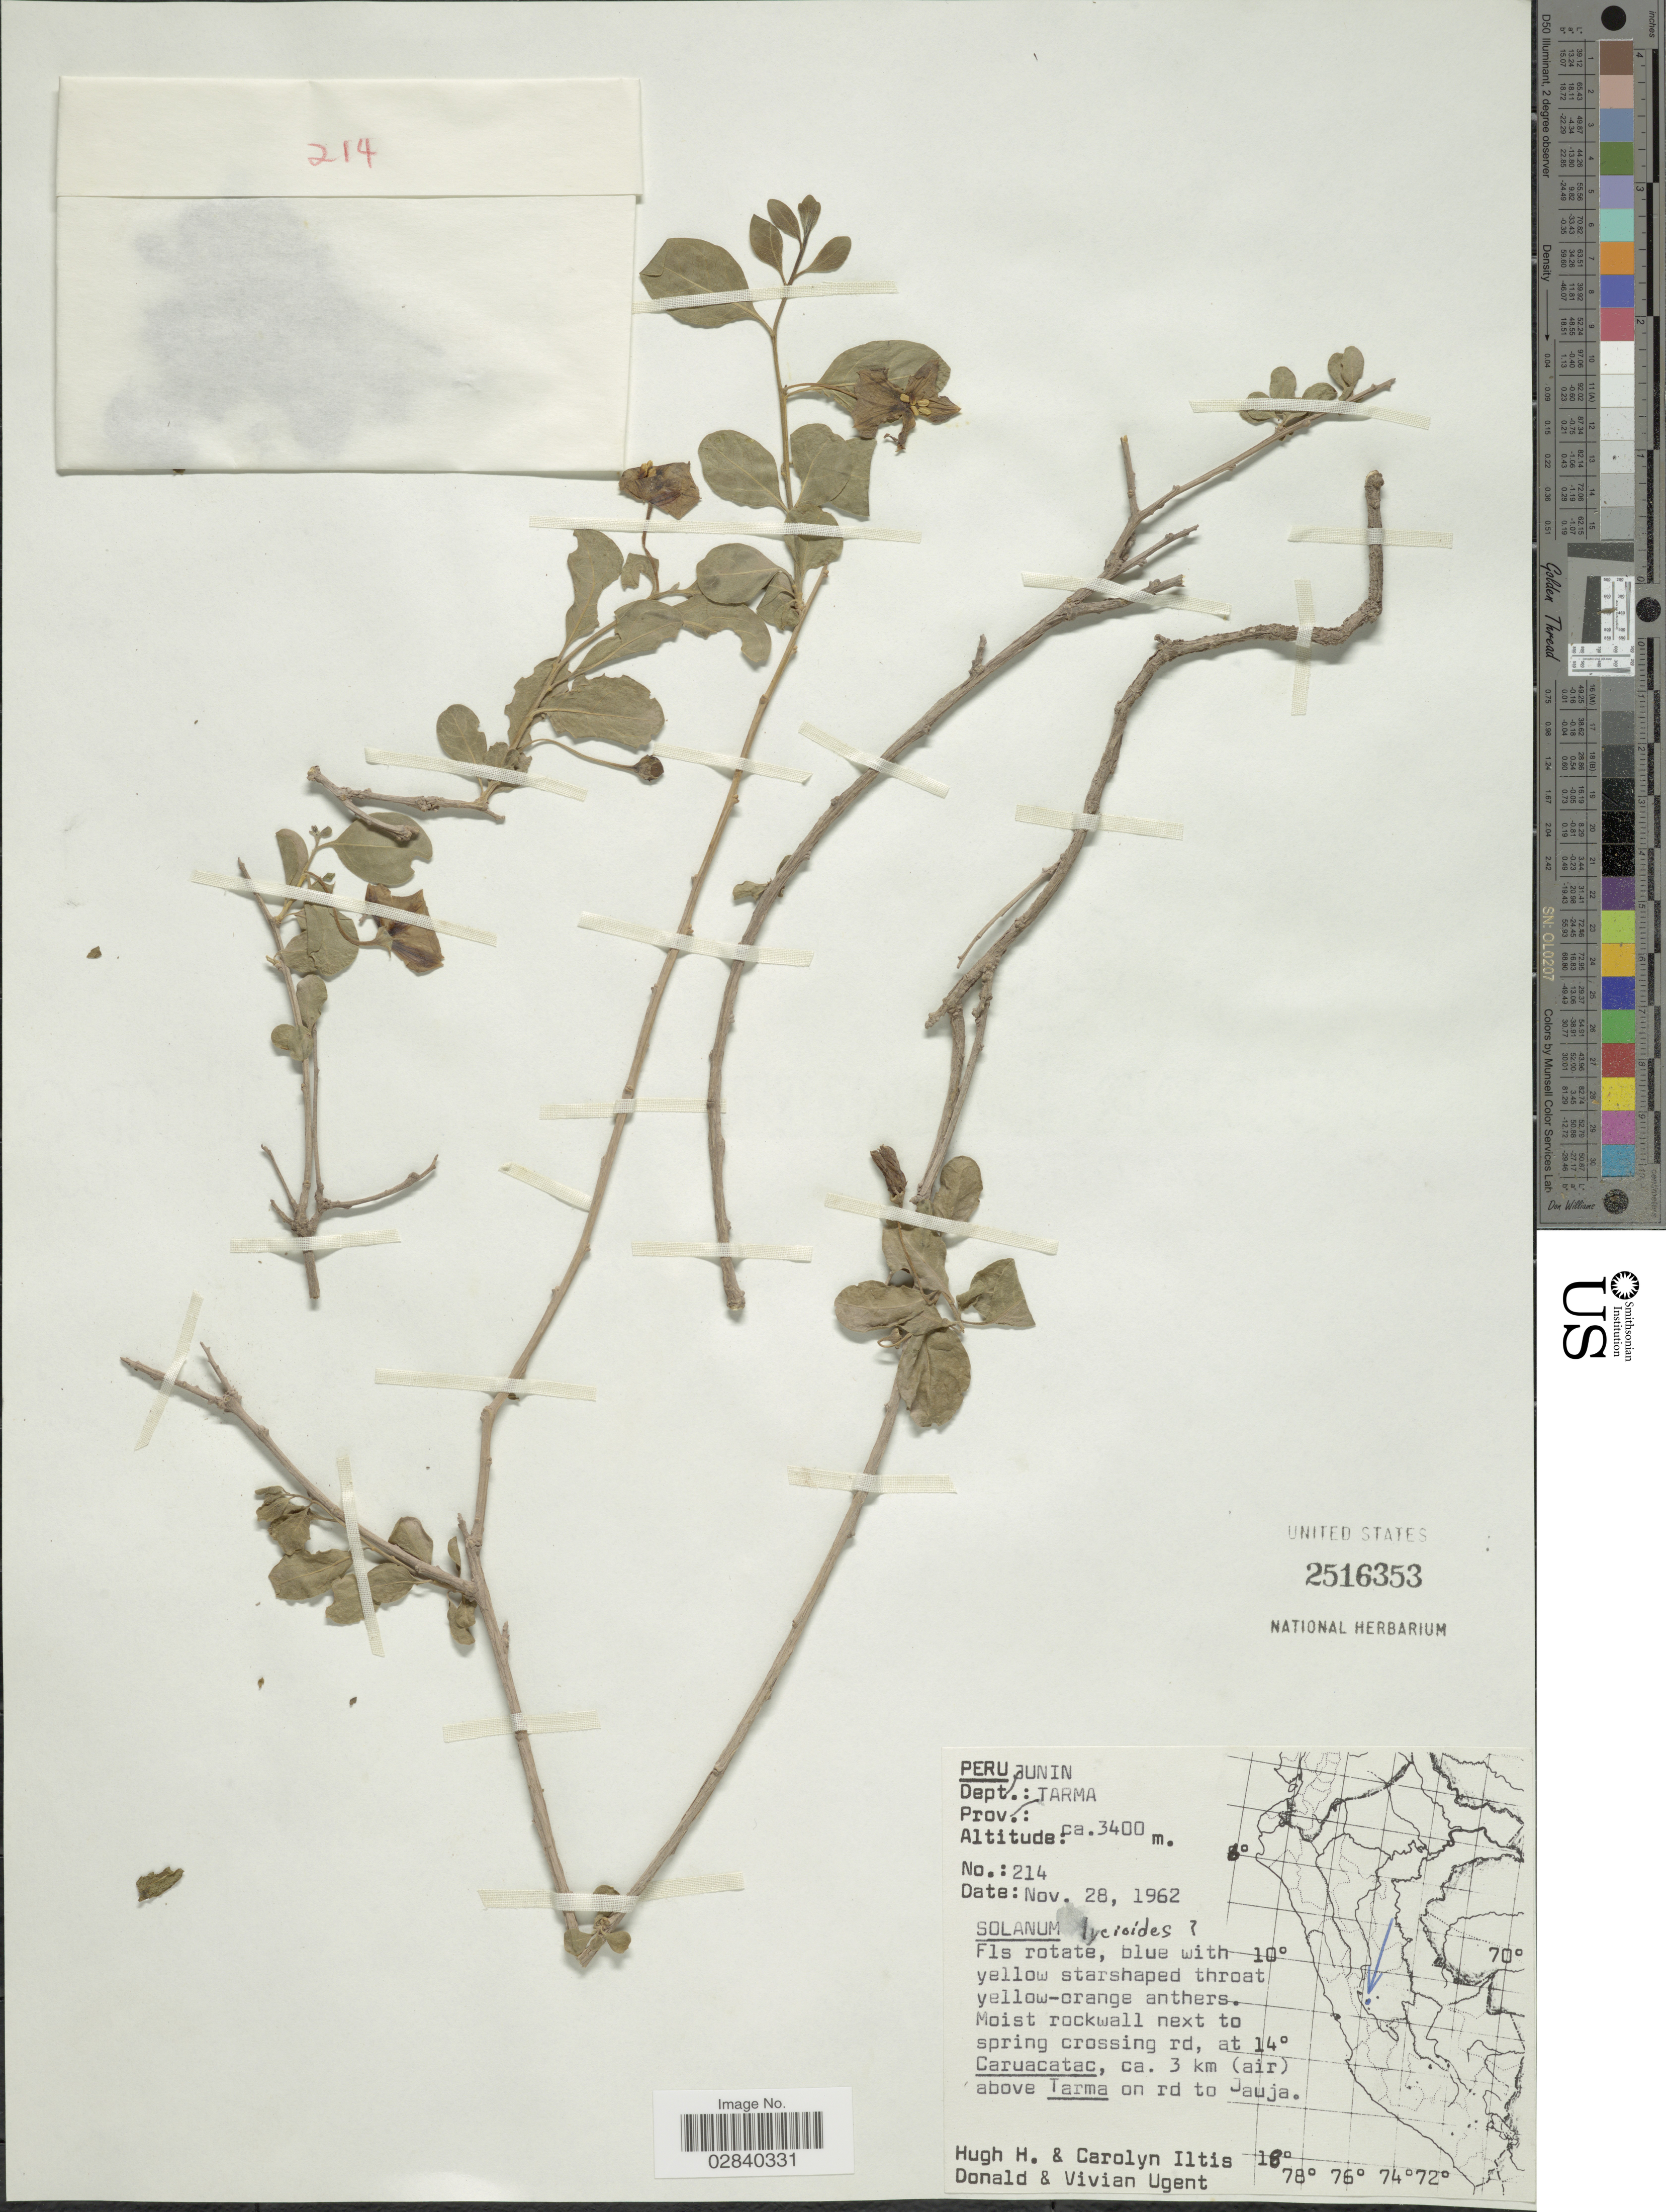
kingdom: Plantae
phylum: Tracheophyta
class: Magnoliopsida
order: Solanales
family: Solanaceae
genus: Lycianthes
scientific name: Lycianthes lycioides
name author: (L.) Hassl.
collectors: H. Iltis, C. G. Iltis, D. Ugent & V. Ugent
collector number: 214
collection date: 1962-11-28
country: Peru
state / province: Junín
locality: Dept.: Junin, Prov.: Tarma. Moist rockwall next to spring crossing rd, at Caruacatac, ca. 3 km (air) above Tarma on rd to Jauja.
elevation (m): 3400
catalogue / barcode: US 2516353